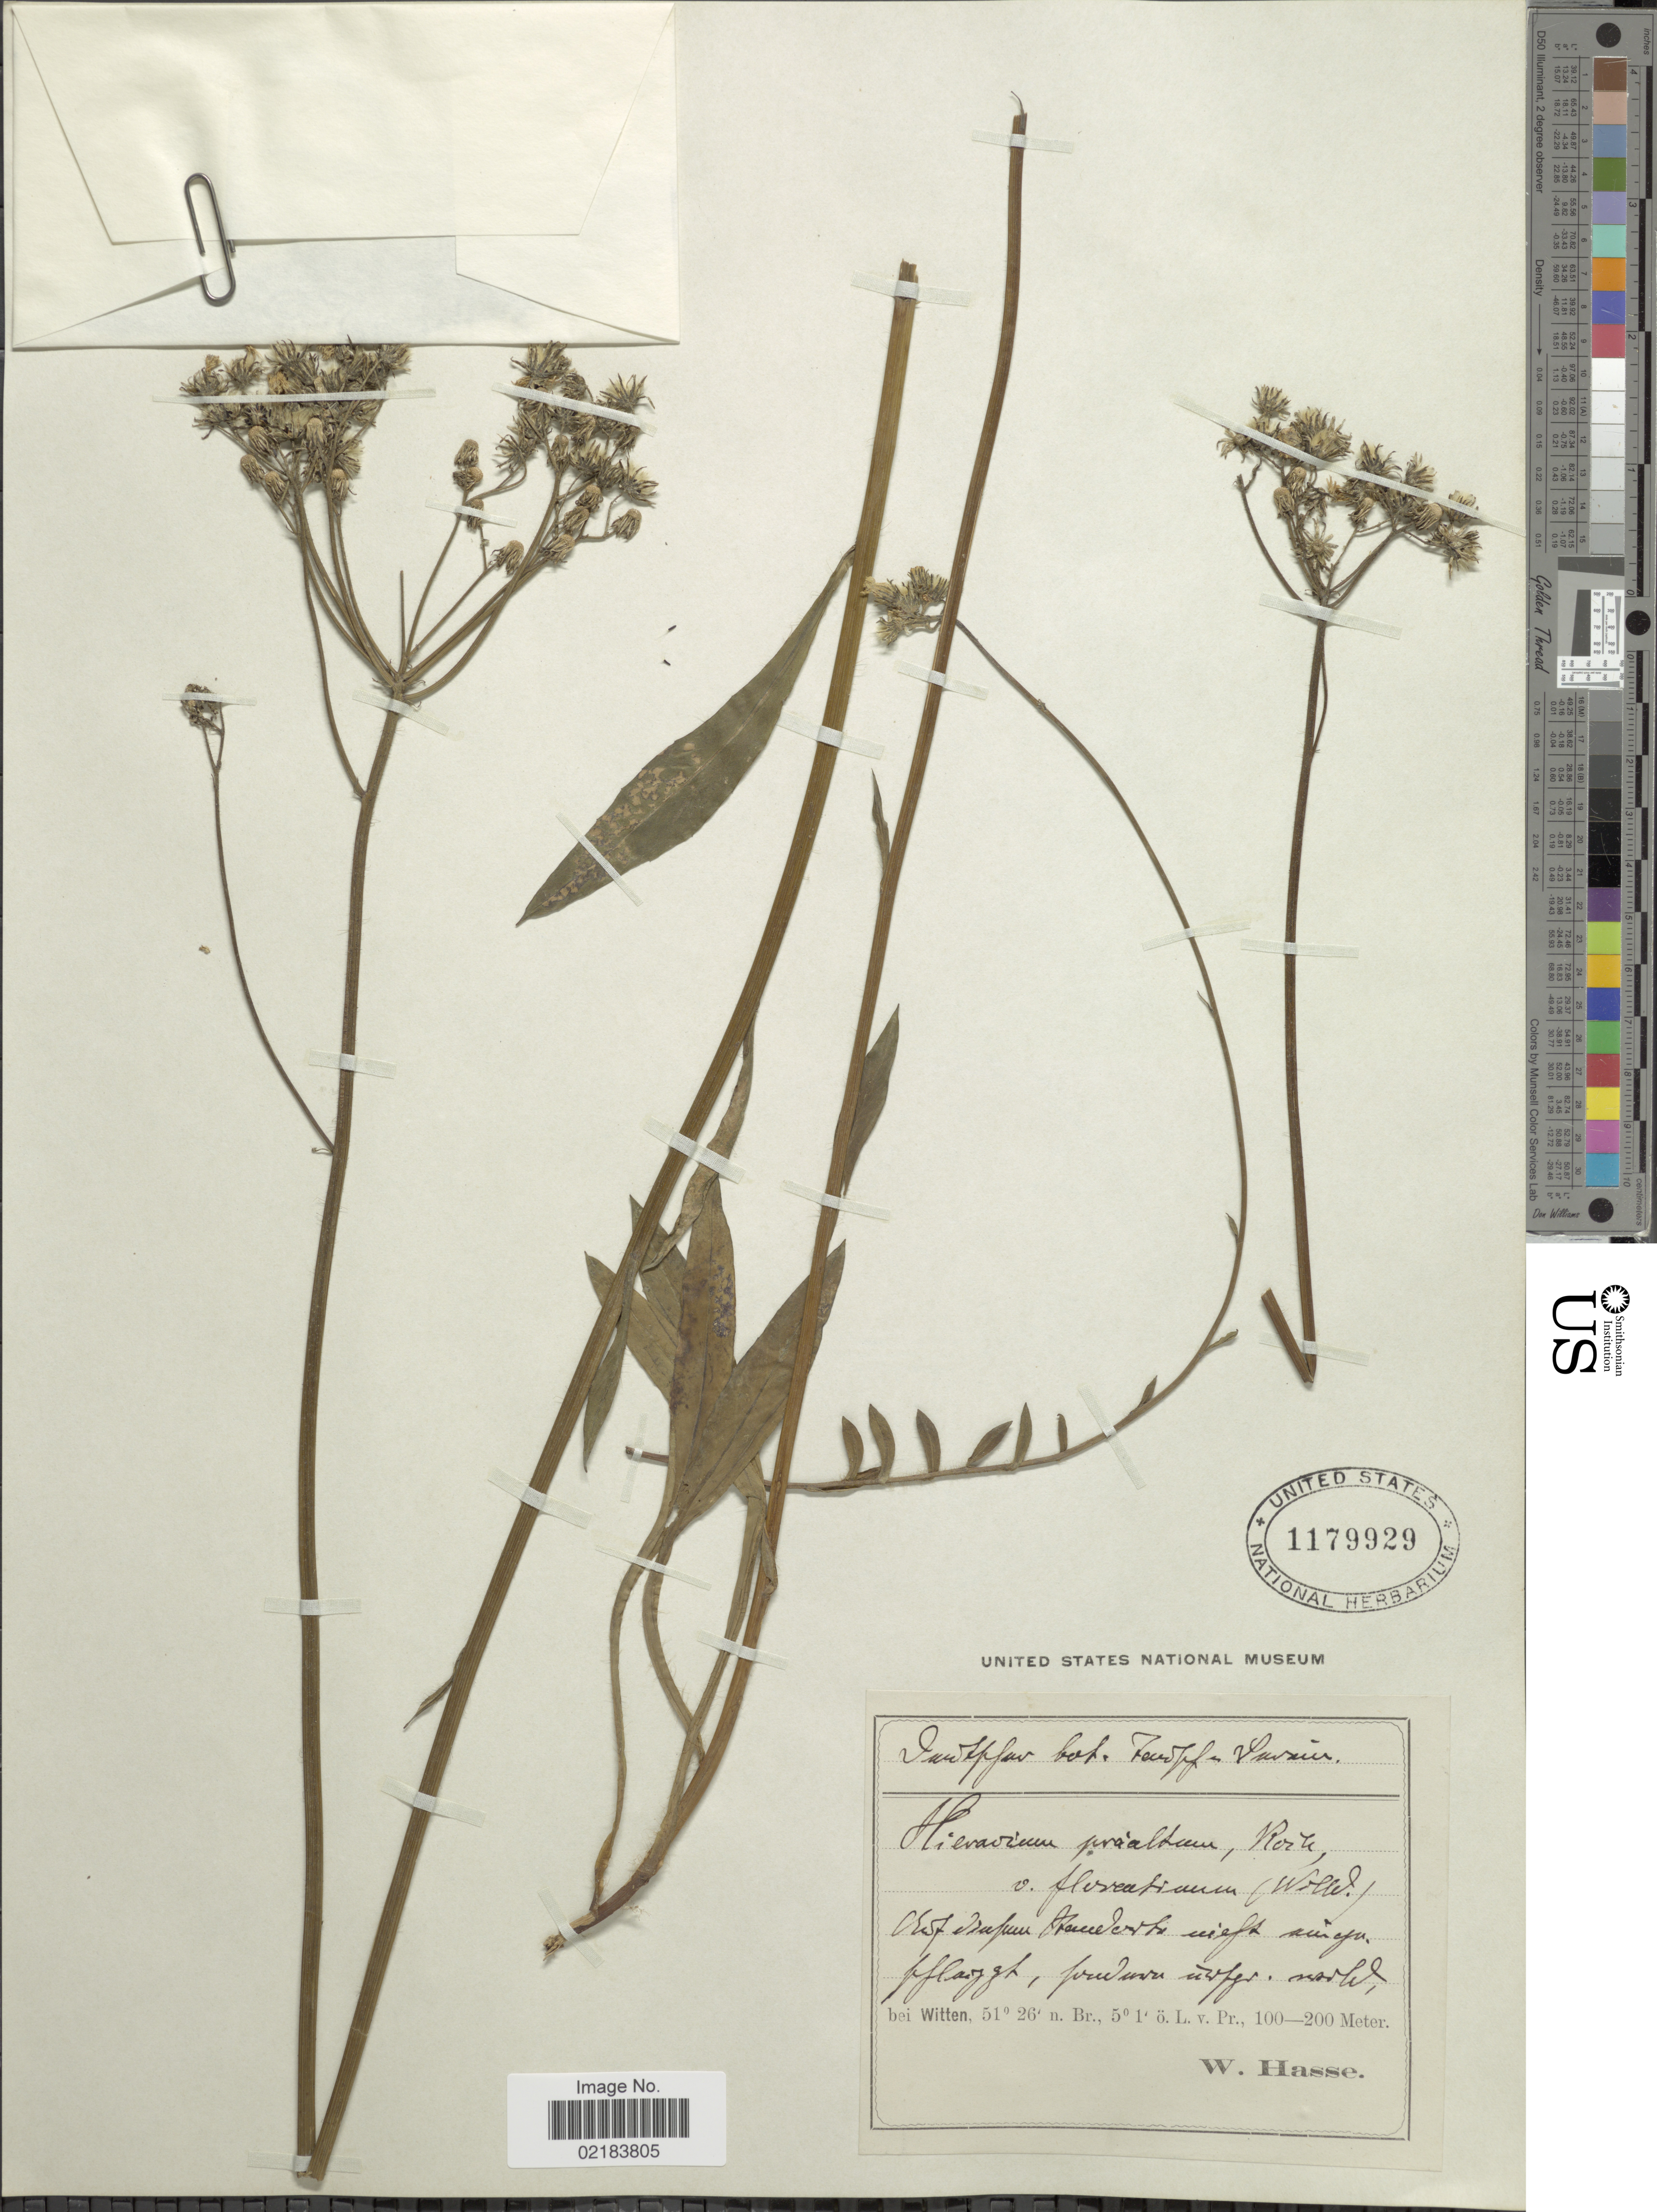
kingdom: Plantae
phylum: Tracheophyta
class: Magnoliopsida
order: Asterales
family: Asteraceae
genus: Pilosella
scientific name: Pilosella piloselloides subsp. praealta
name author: (Gochnat) S. Bräut. & Greuter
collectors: W. Hasse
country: Germany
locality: [illegible text] bei Witten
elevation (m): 100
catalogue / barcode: US 1179929